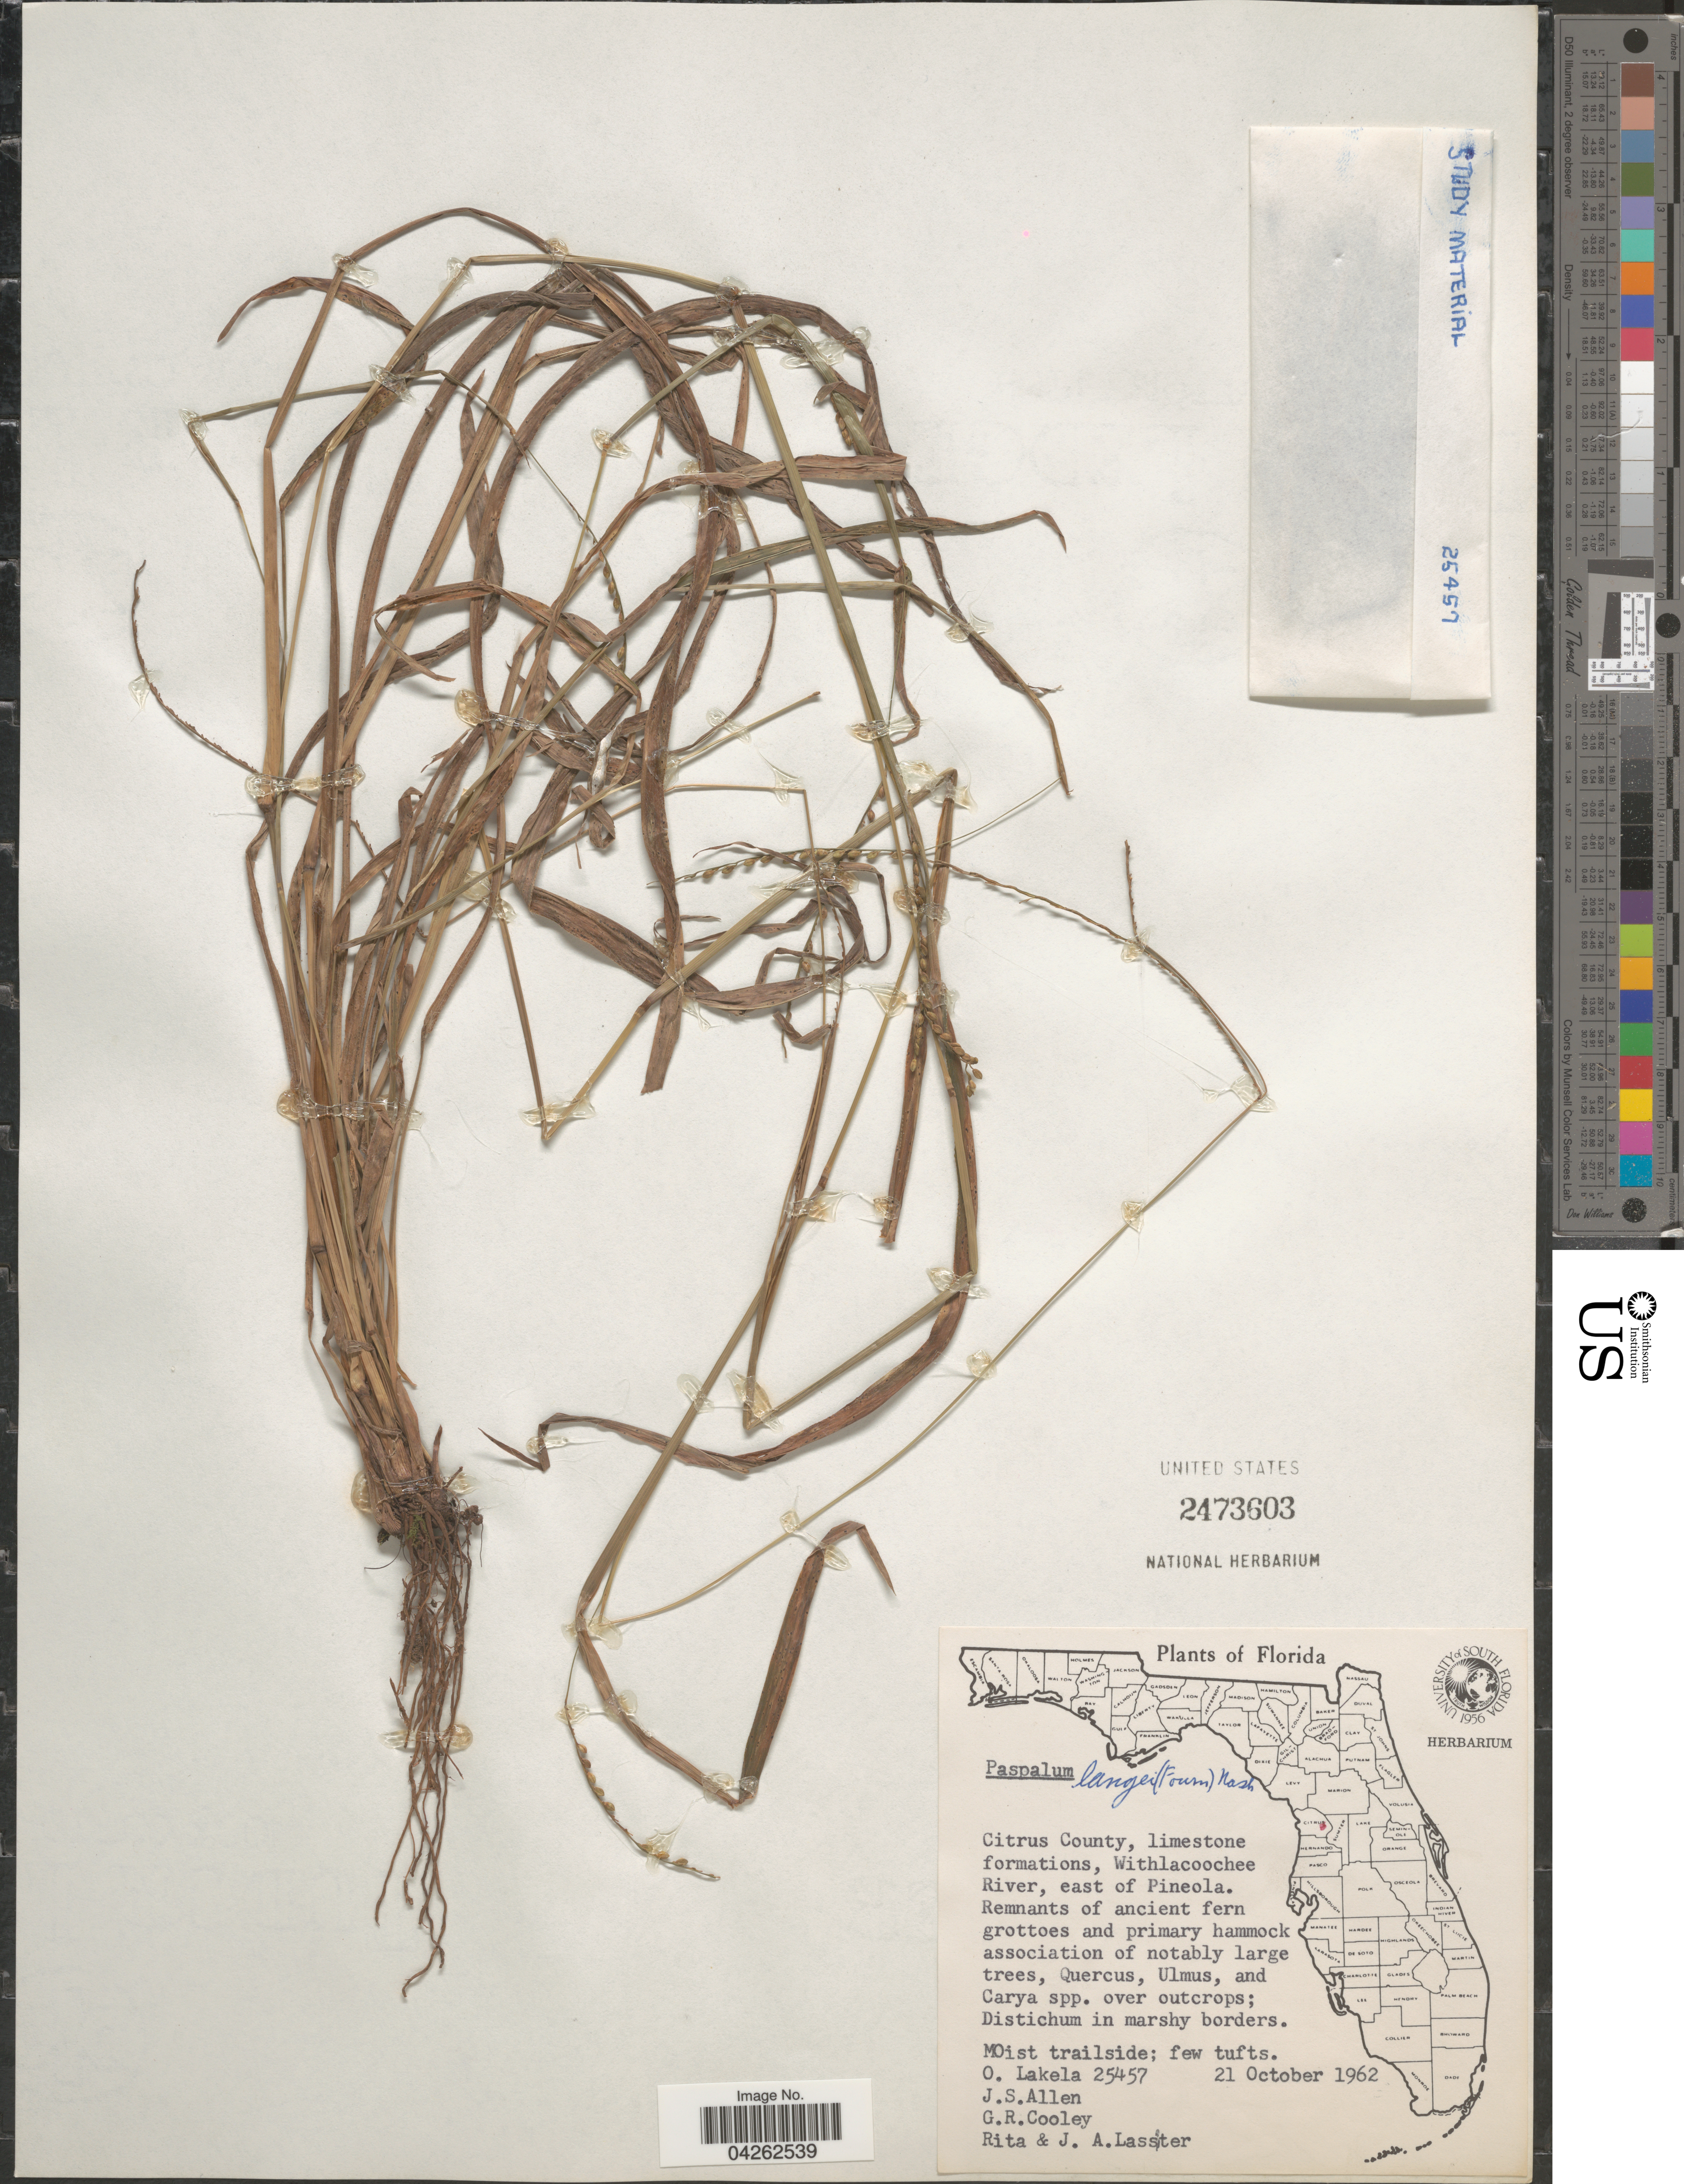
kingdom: Plantae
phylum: Tracheophyta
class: Liliopsida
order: Poales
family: Poaceae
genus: Paspalum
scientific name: Paspalum langei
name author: (E. Fourn.) Nash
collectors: O. Lakela, J. Allen, G. R. Cooley, R. Lassiter & J. Lassiter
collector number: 25457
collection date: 1962-10-21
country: United States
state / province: Florida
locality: Citrus County, limestone formations, Withlacoochee River, east of Pineola.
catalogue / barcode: US 2473603